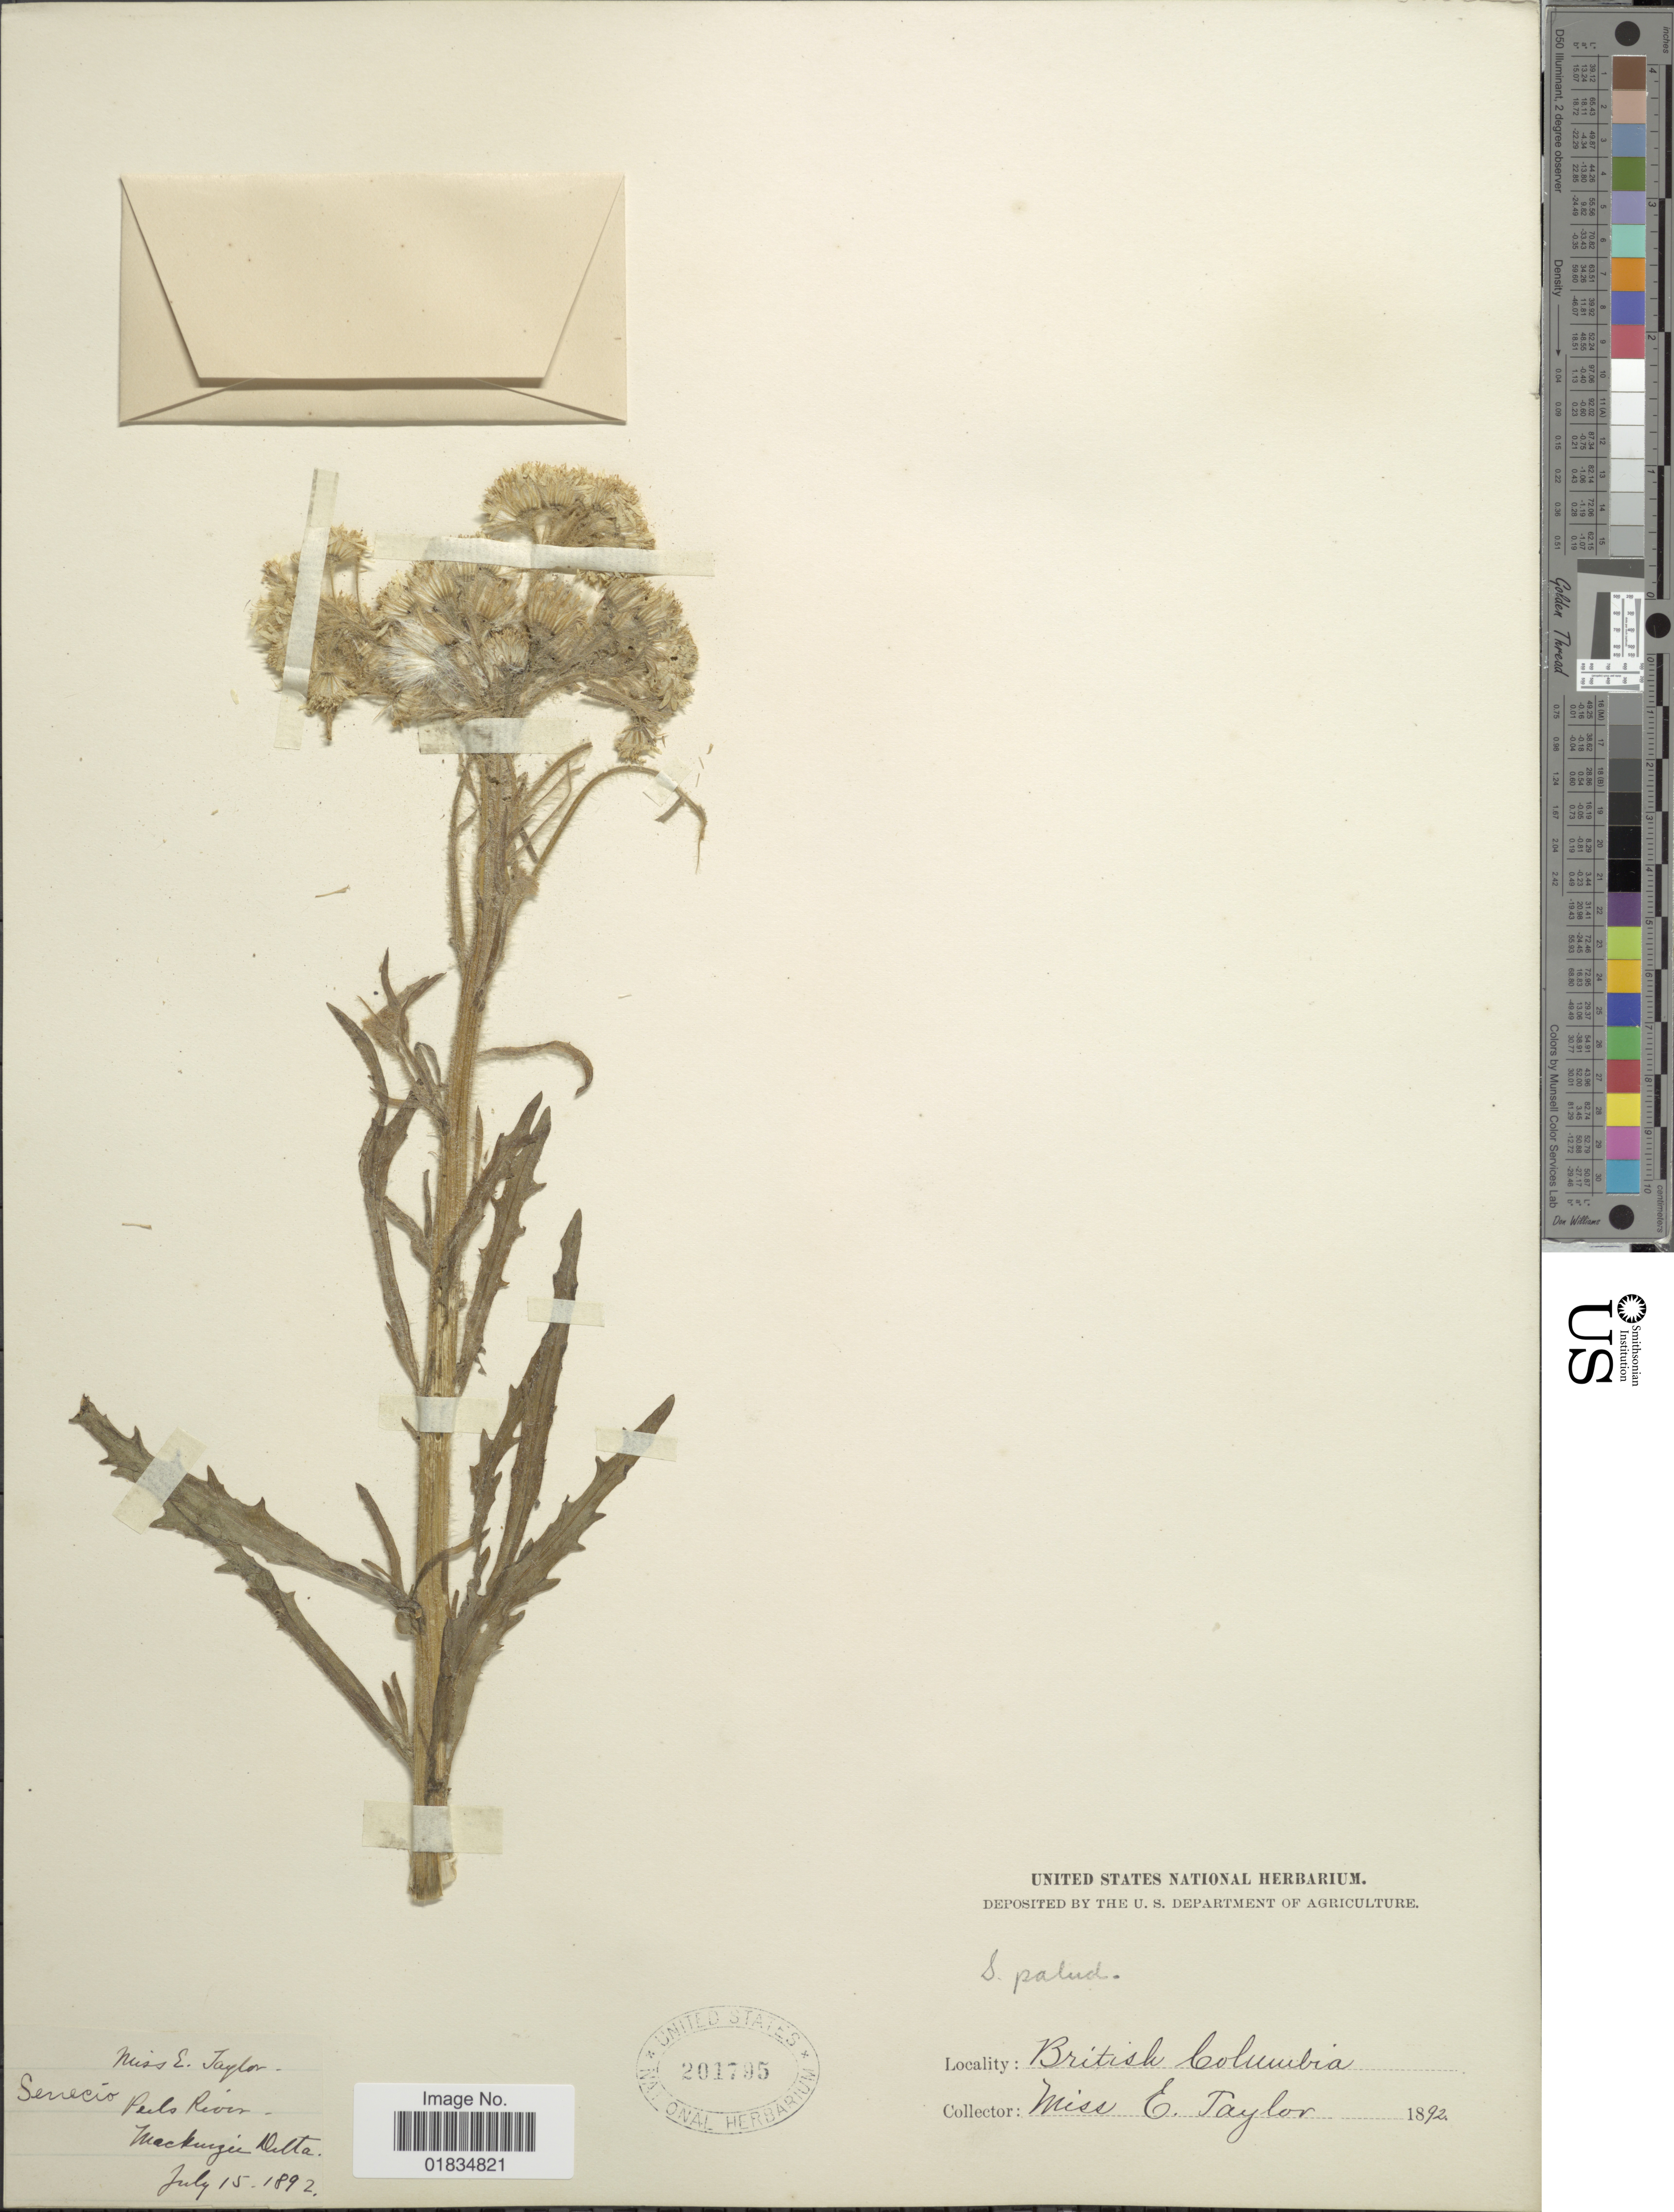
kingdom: Plantae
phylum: Tracheophyta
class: Magnoliopsida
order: Asterales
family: Asteraceae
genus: Tephroseris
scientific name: Tephroseris palustris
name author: (L.) Rchb.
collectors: E. Taylor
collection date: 1892-07-15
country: Canada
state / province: British Columbia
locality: Mackenzie Delta, Peels River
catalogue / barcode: US 201795